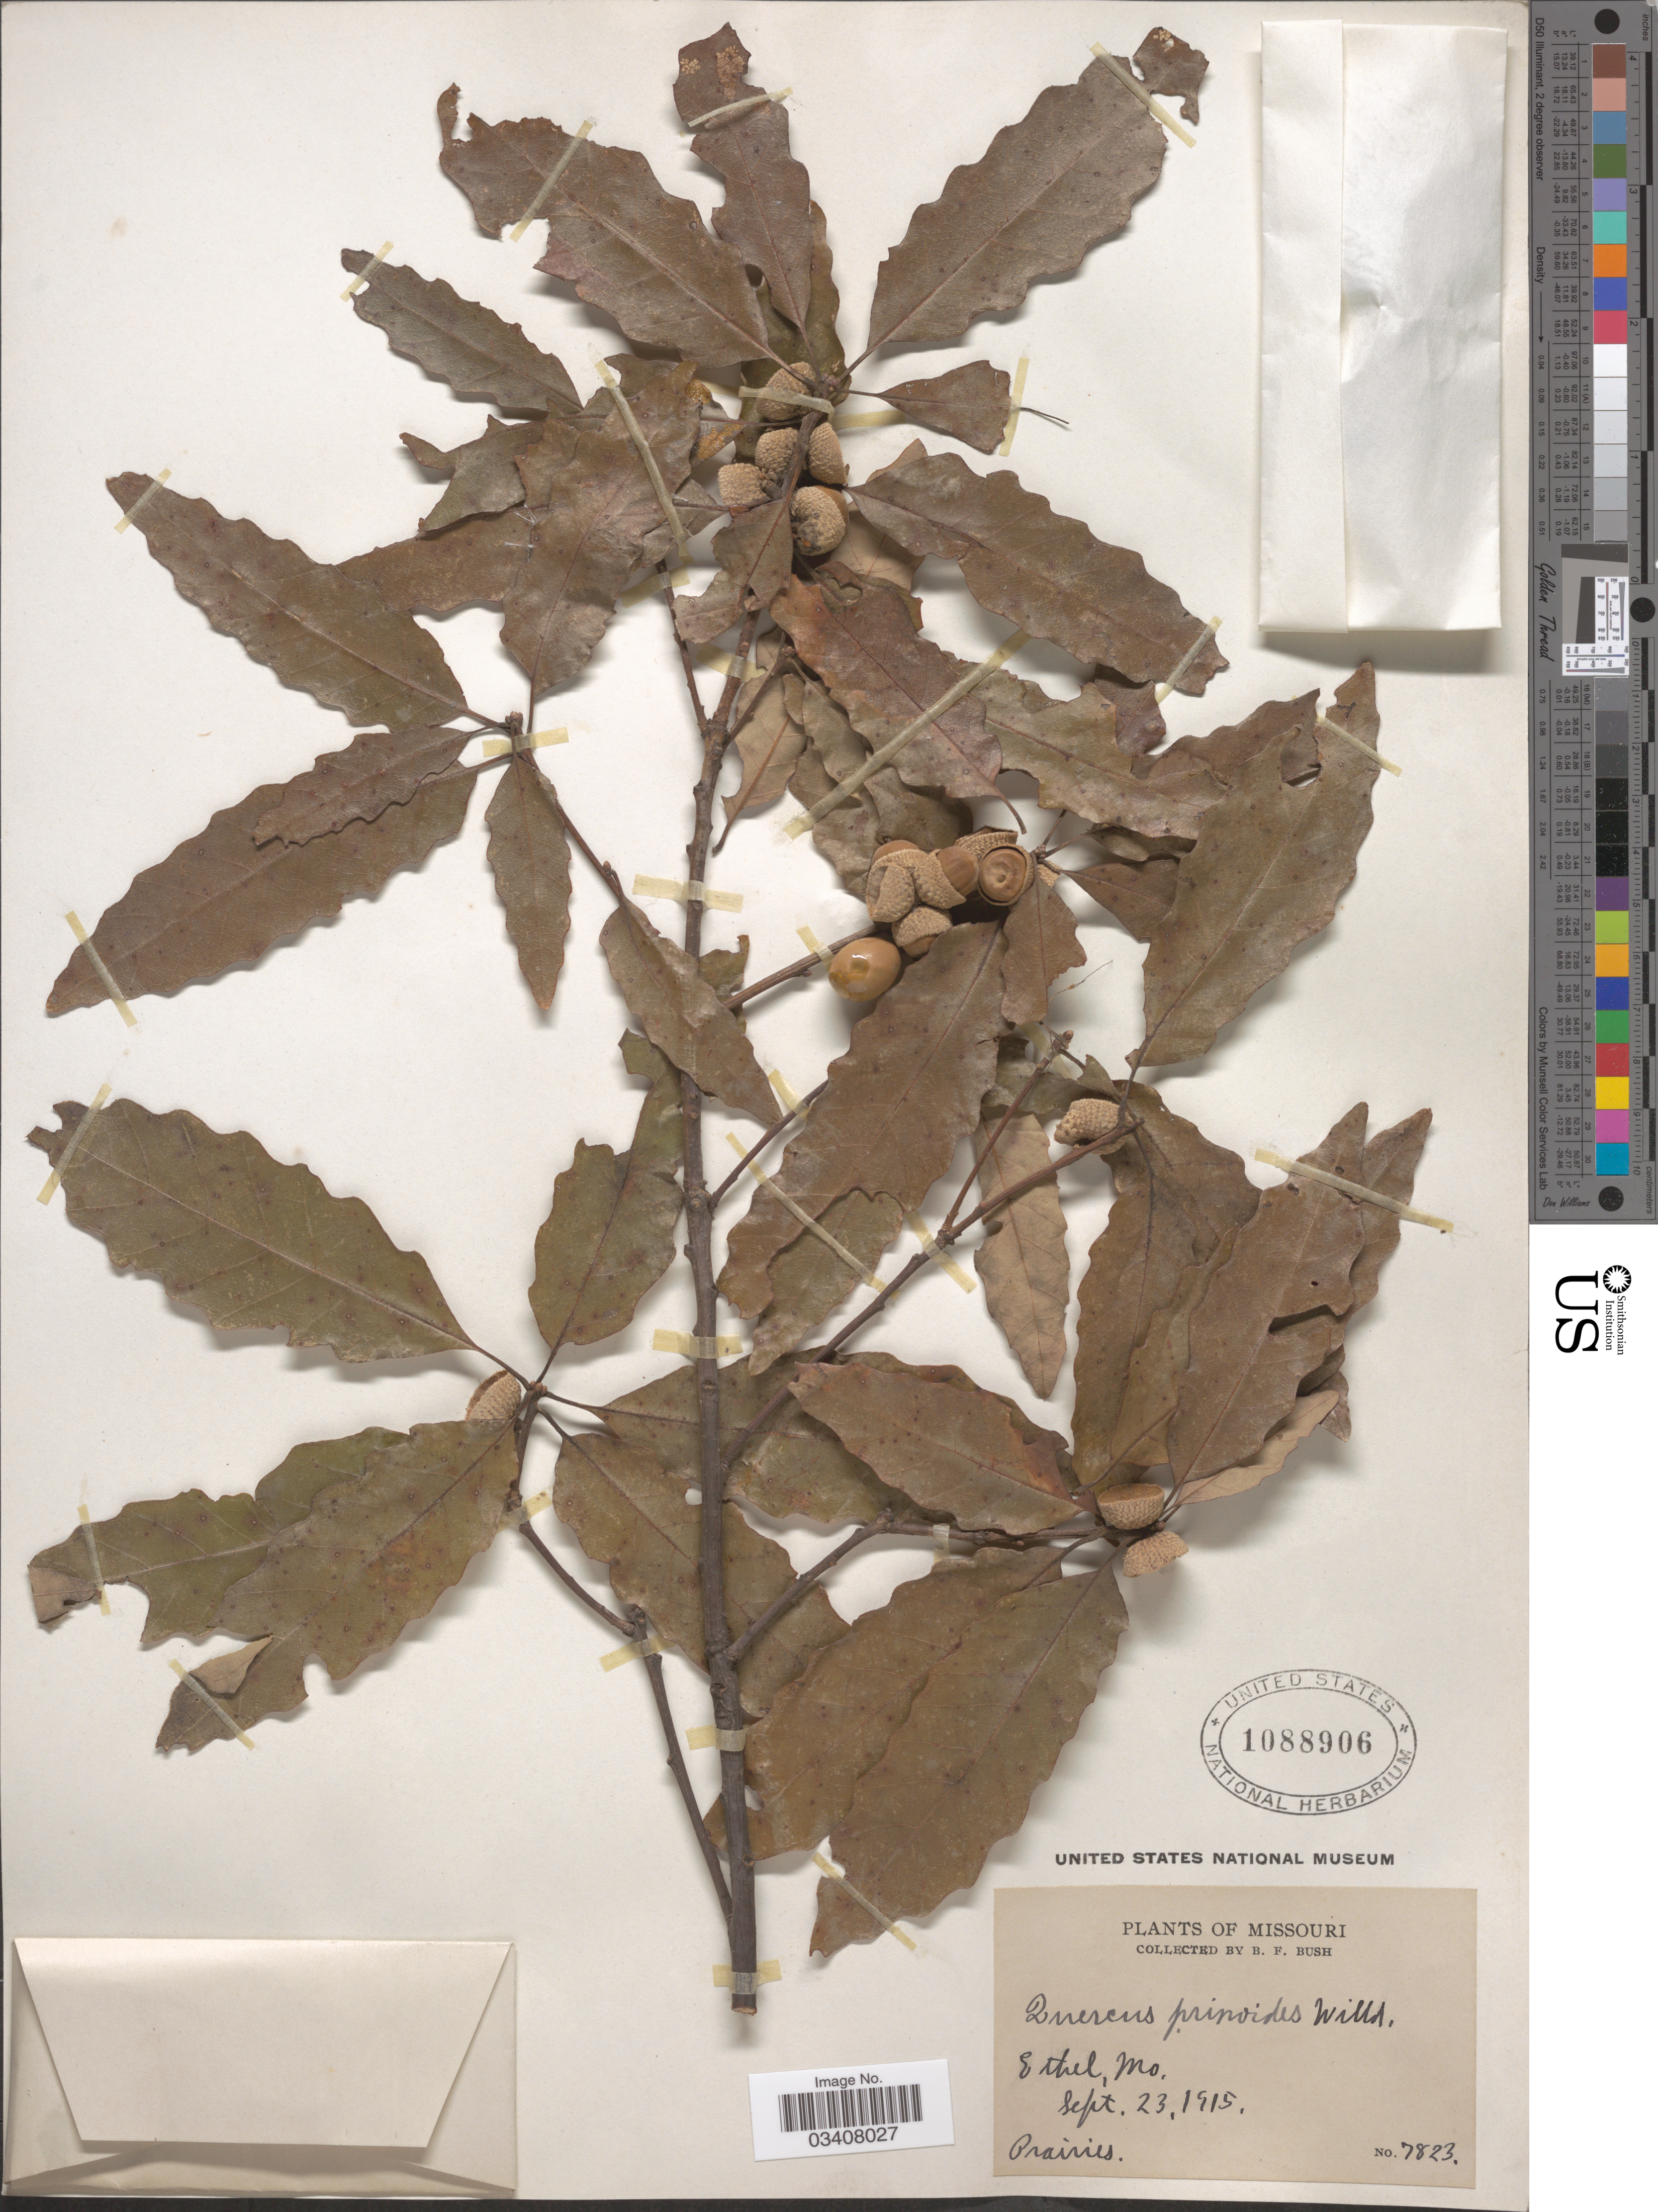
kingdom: Plantae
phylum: Tracheophyta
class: Magnoliopsida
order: Fagales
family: Fagaceae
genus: Quercus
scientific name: Quercus prinoides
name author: Willd.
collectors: B. F. Bush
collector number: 7823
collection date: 1915-09-23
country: United States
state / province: Missouri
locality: Ethel. Prairies.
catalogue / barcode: US 1088906